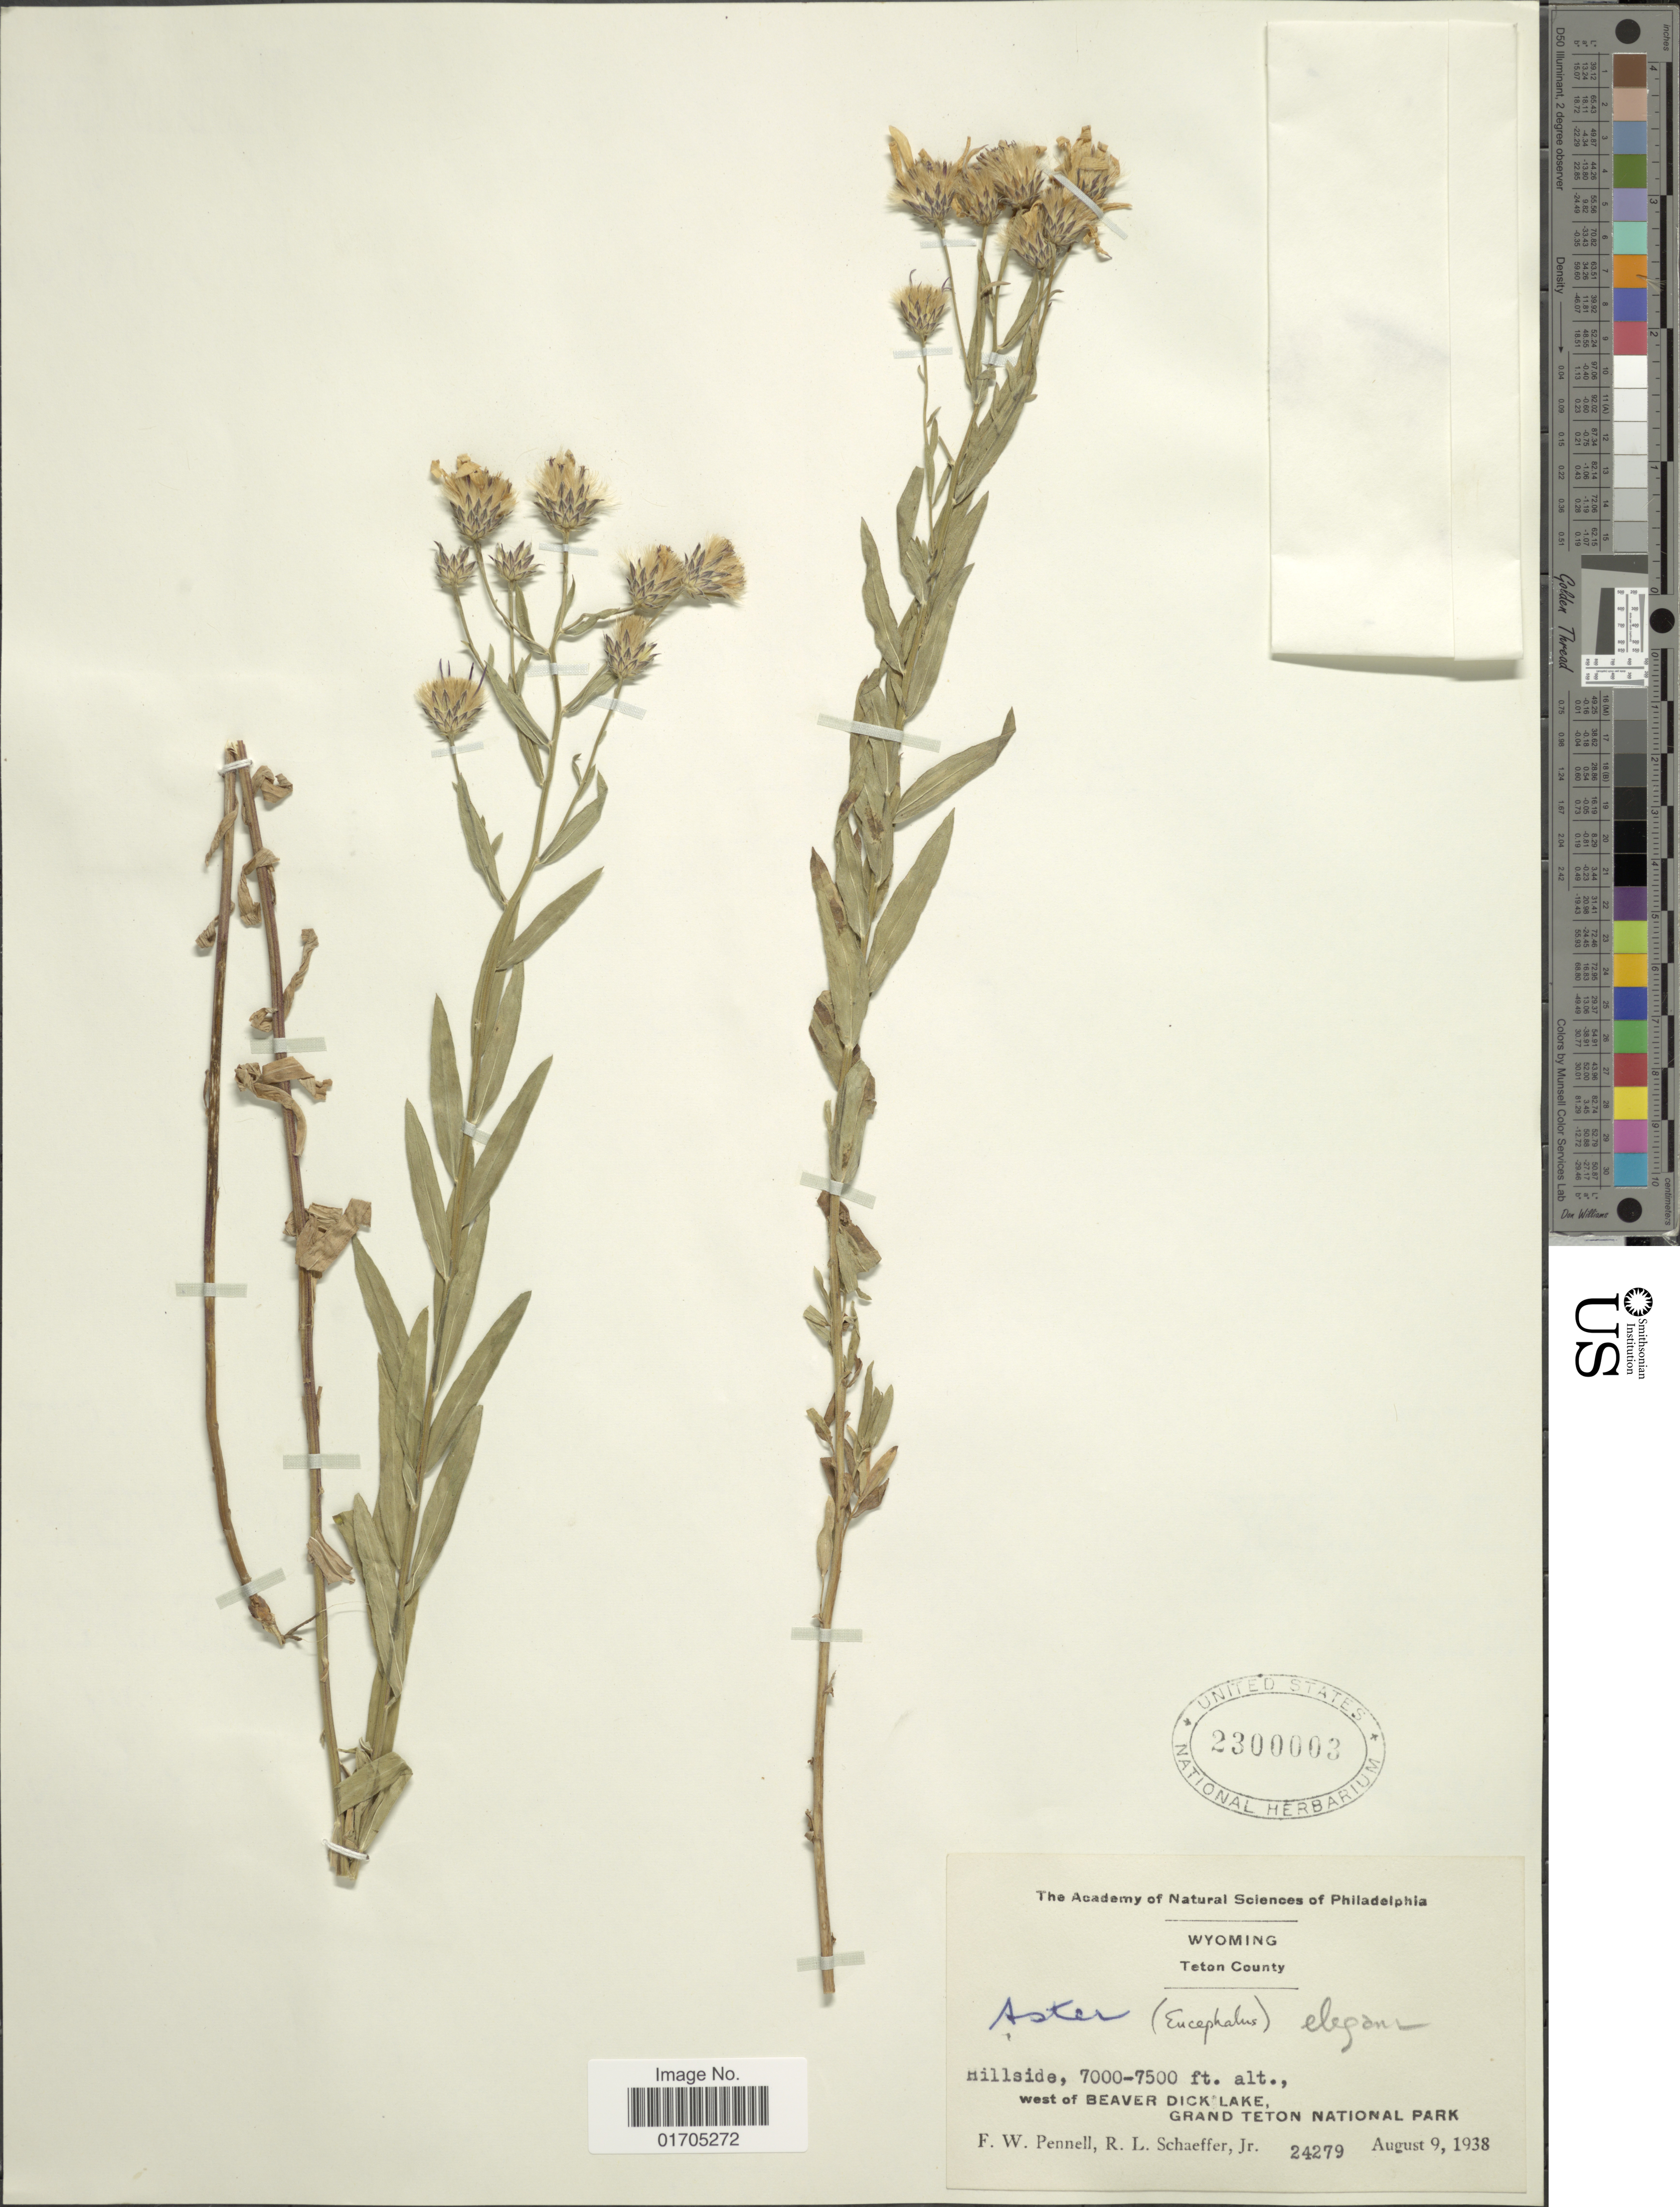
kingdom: Plantae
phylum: Tracheophyta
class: Magnoliopsida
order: Asterales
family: Asteraceae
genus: Eucephalus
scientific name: Eucephalus elegans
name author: Nutt.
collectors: F. W. Pennell & R. L. Schaeffer Jr.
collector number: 24279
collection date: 1938-08-09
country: United States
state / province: Wyoming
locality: Teton County, Hillside, west of Beaver Dick Lake, Grand Teton National Park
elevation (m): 2134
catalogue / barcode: US 2300003